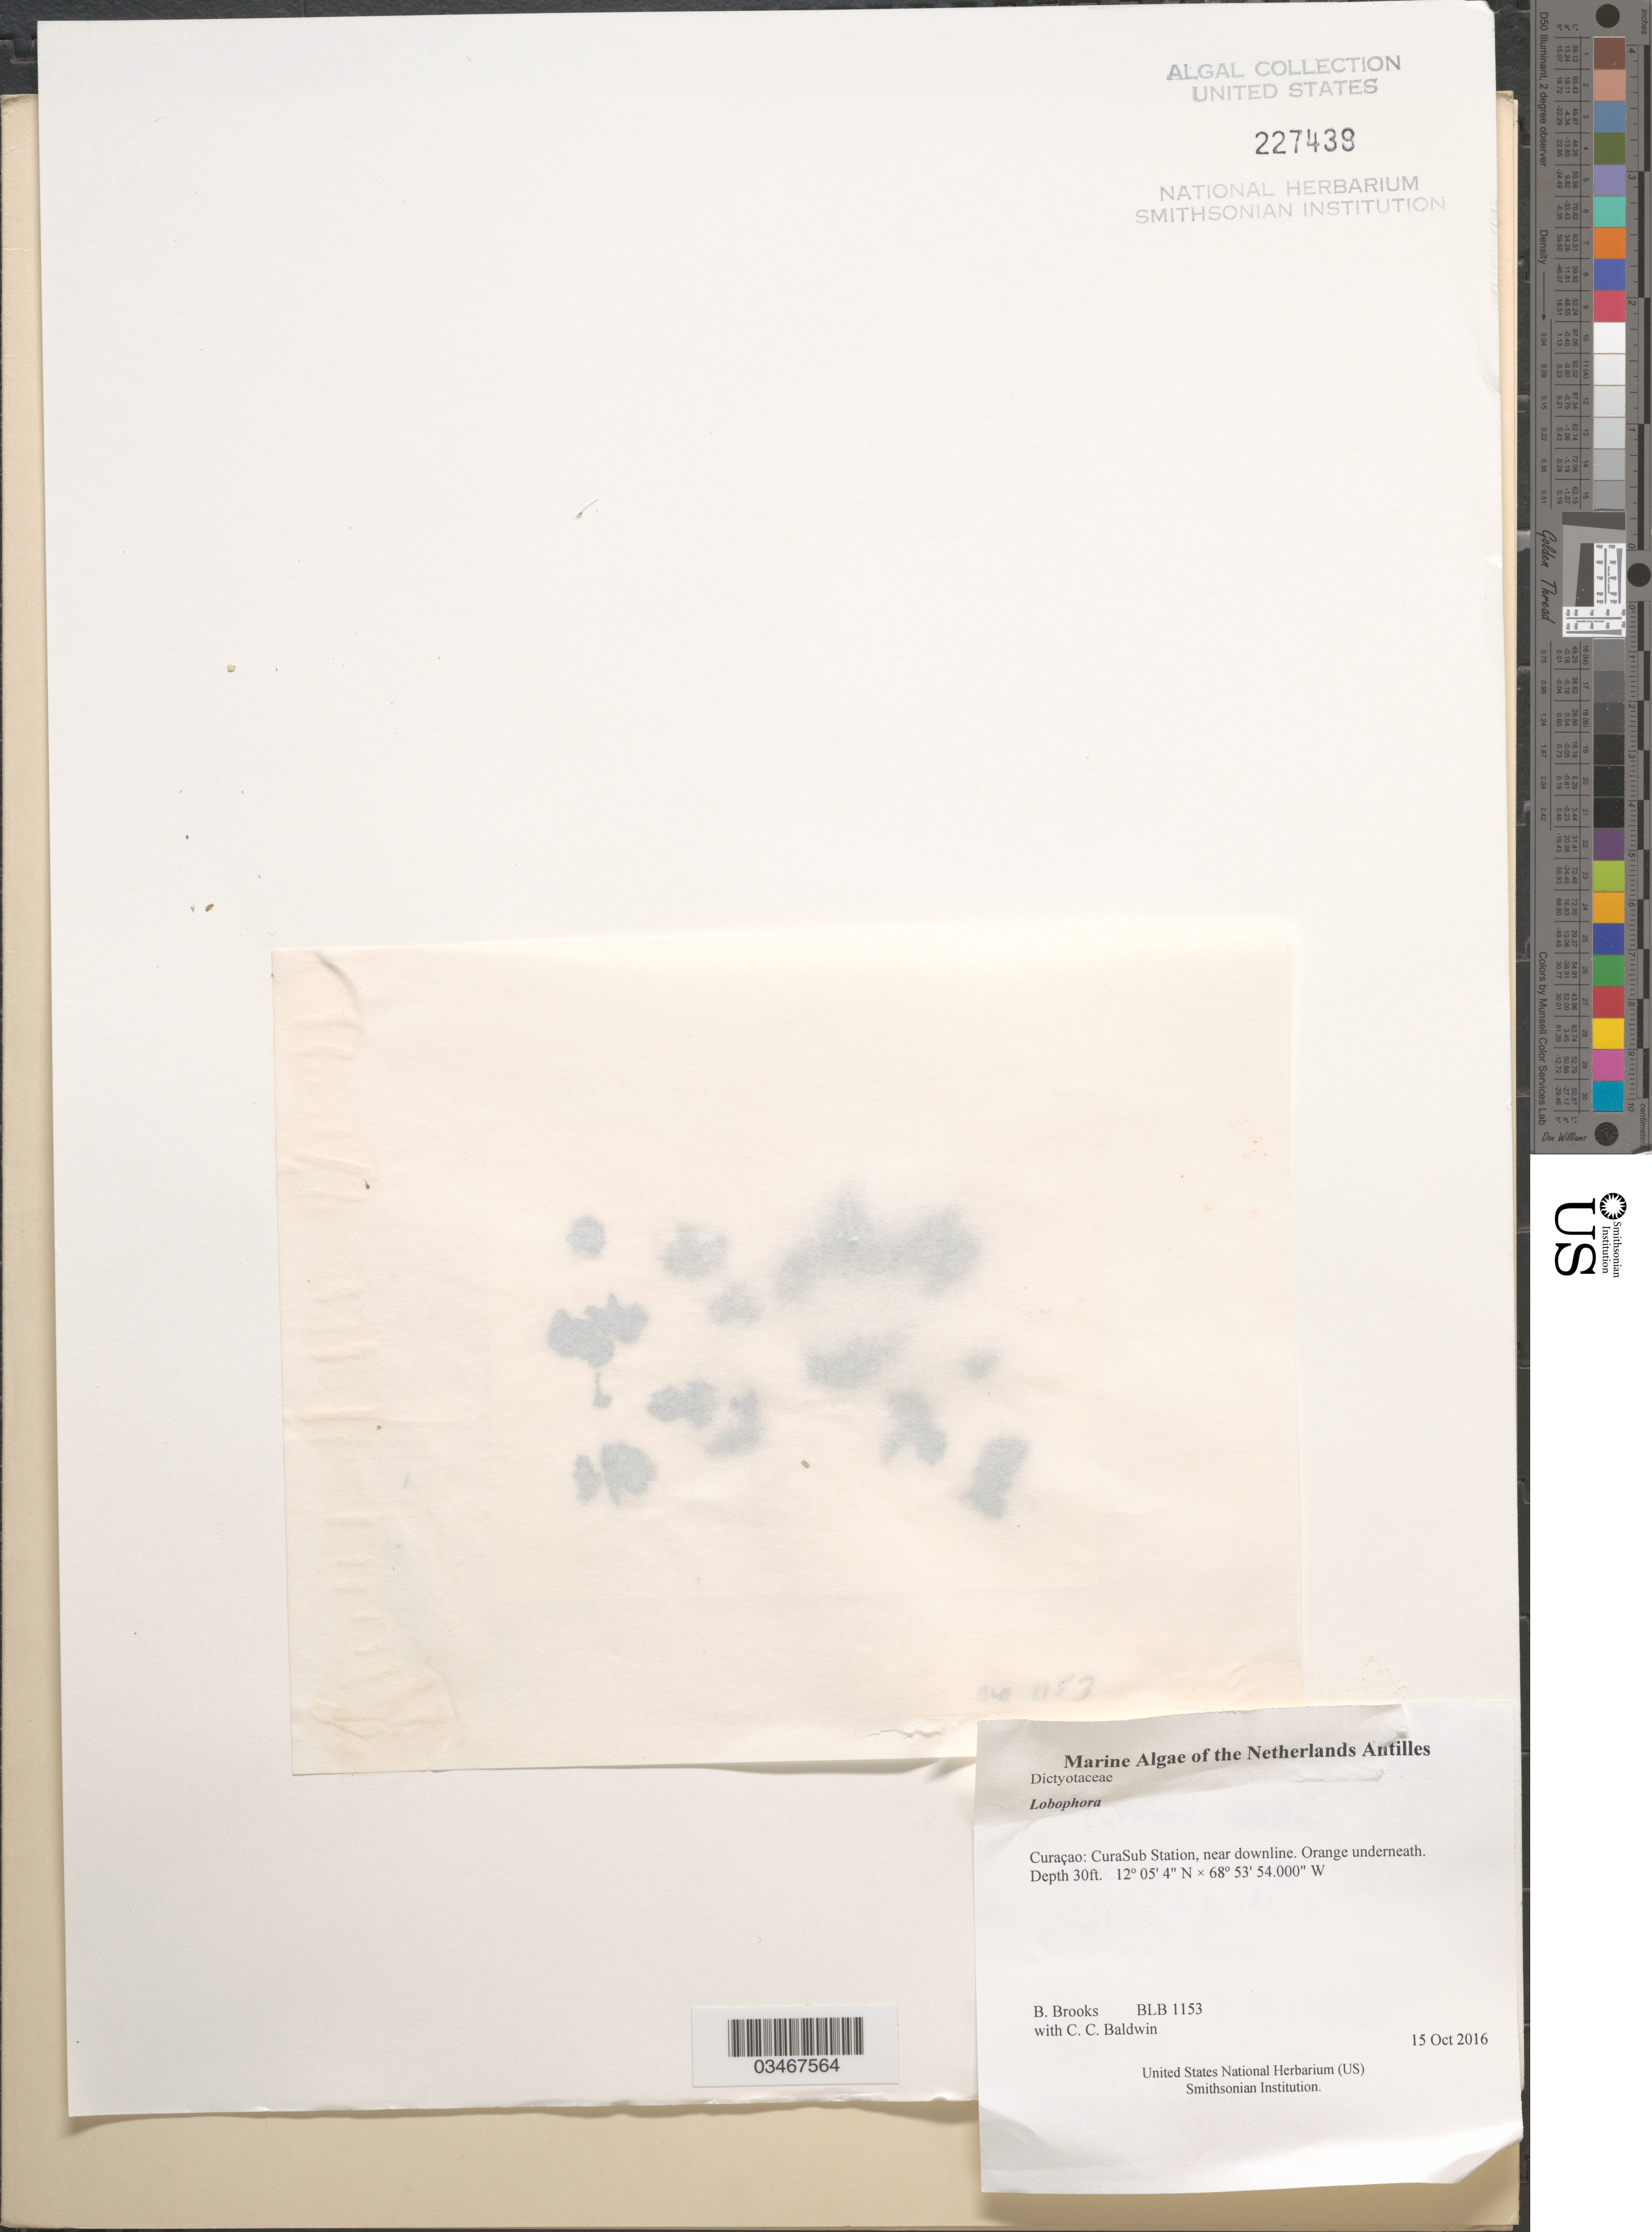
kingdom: Chromista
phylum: Ochrophyta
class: Phaeophyceae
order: Dictyotales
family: Dictyotaceae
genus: Lobophora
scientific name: Lobophora sp.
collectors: B. Brooks & C. C. Baldwin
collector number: BLB 1153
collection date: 2016-10-15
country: Curaçao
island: Curaçao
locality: CuraSub Station, near downline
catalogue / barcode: US 227439